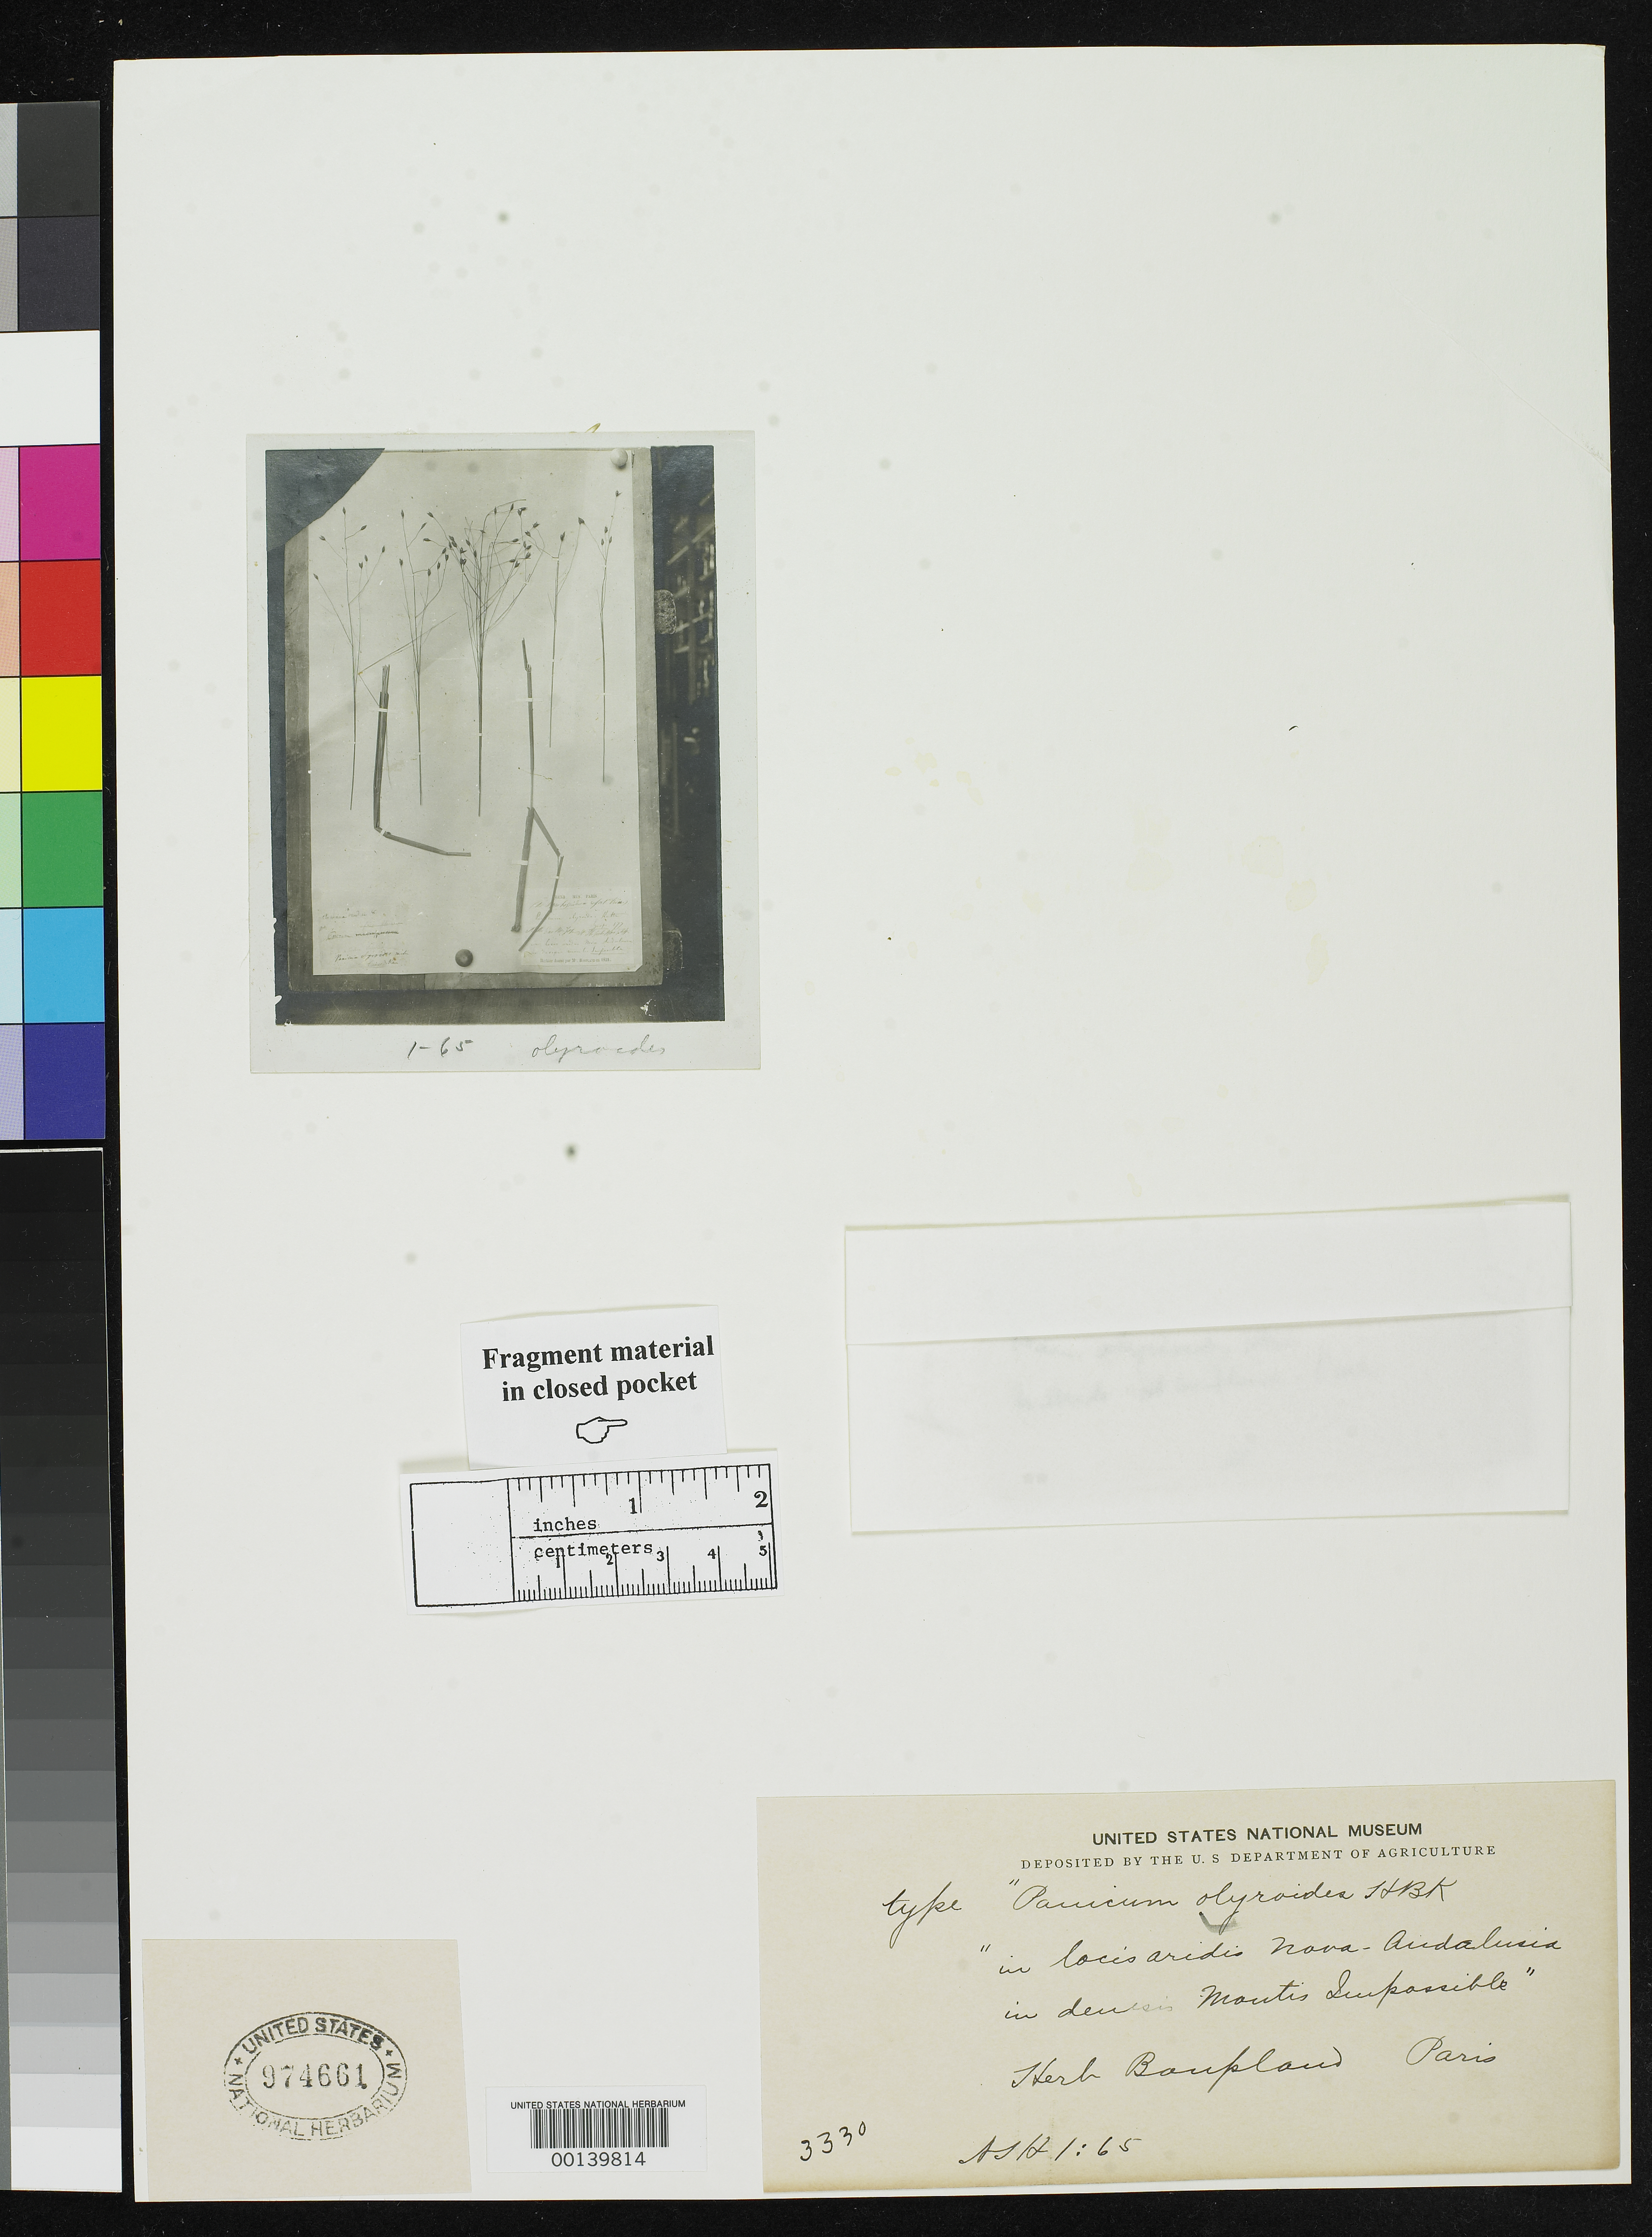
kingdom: Plantae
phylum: Tracheophyta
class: Liliopsida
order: Poales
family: Poaceae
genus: Panicum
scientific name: Panicum olyroides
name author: Kunth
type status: Type Fragment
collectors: F. W. Humboldt & A. J. A. Bonpland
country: Venezuela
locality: Impossible Mt.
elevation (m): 76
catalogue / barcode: US 974661